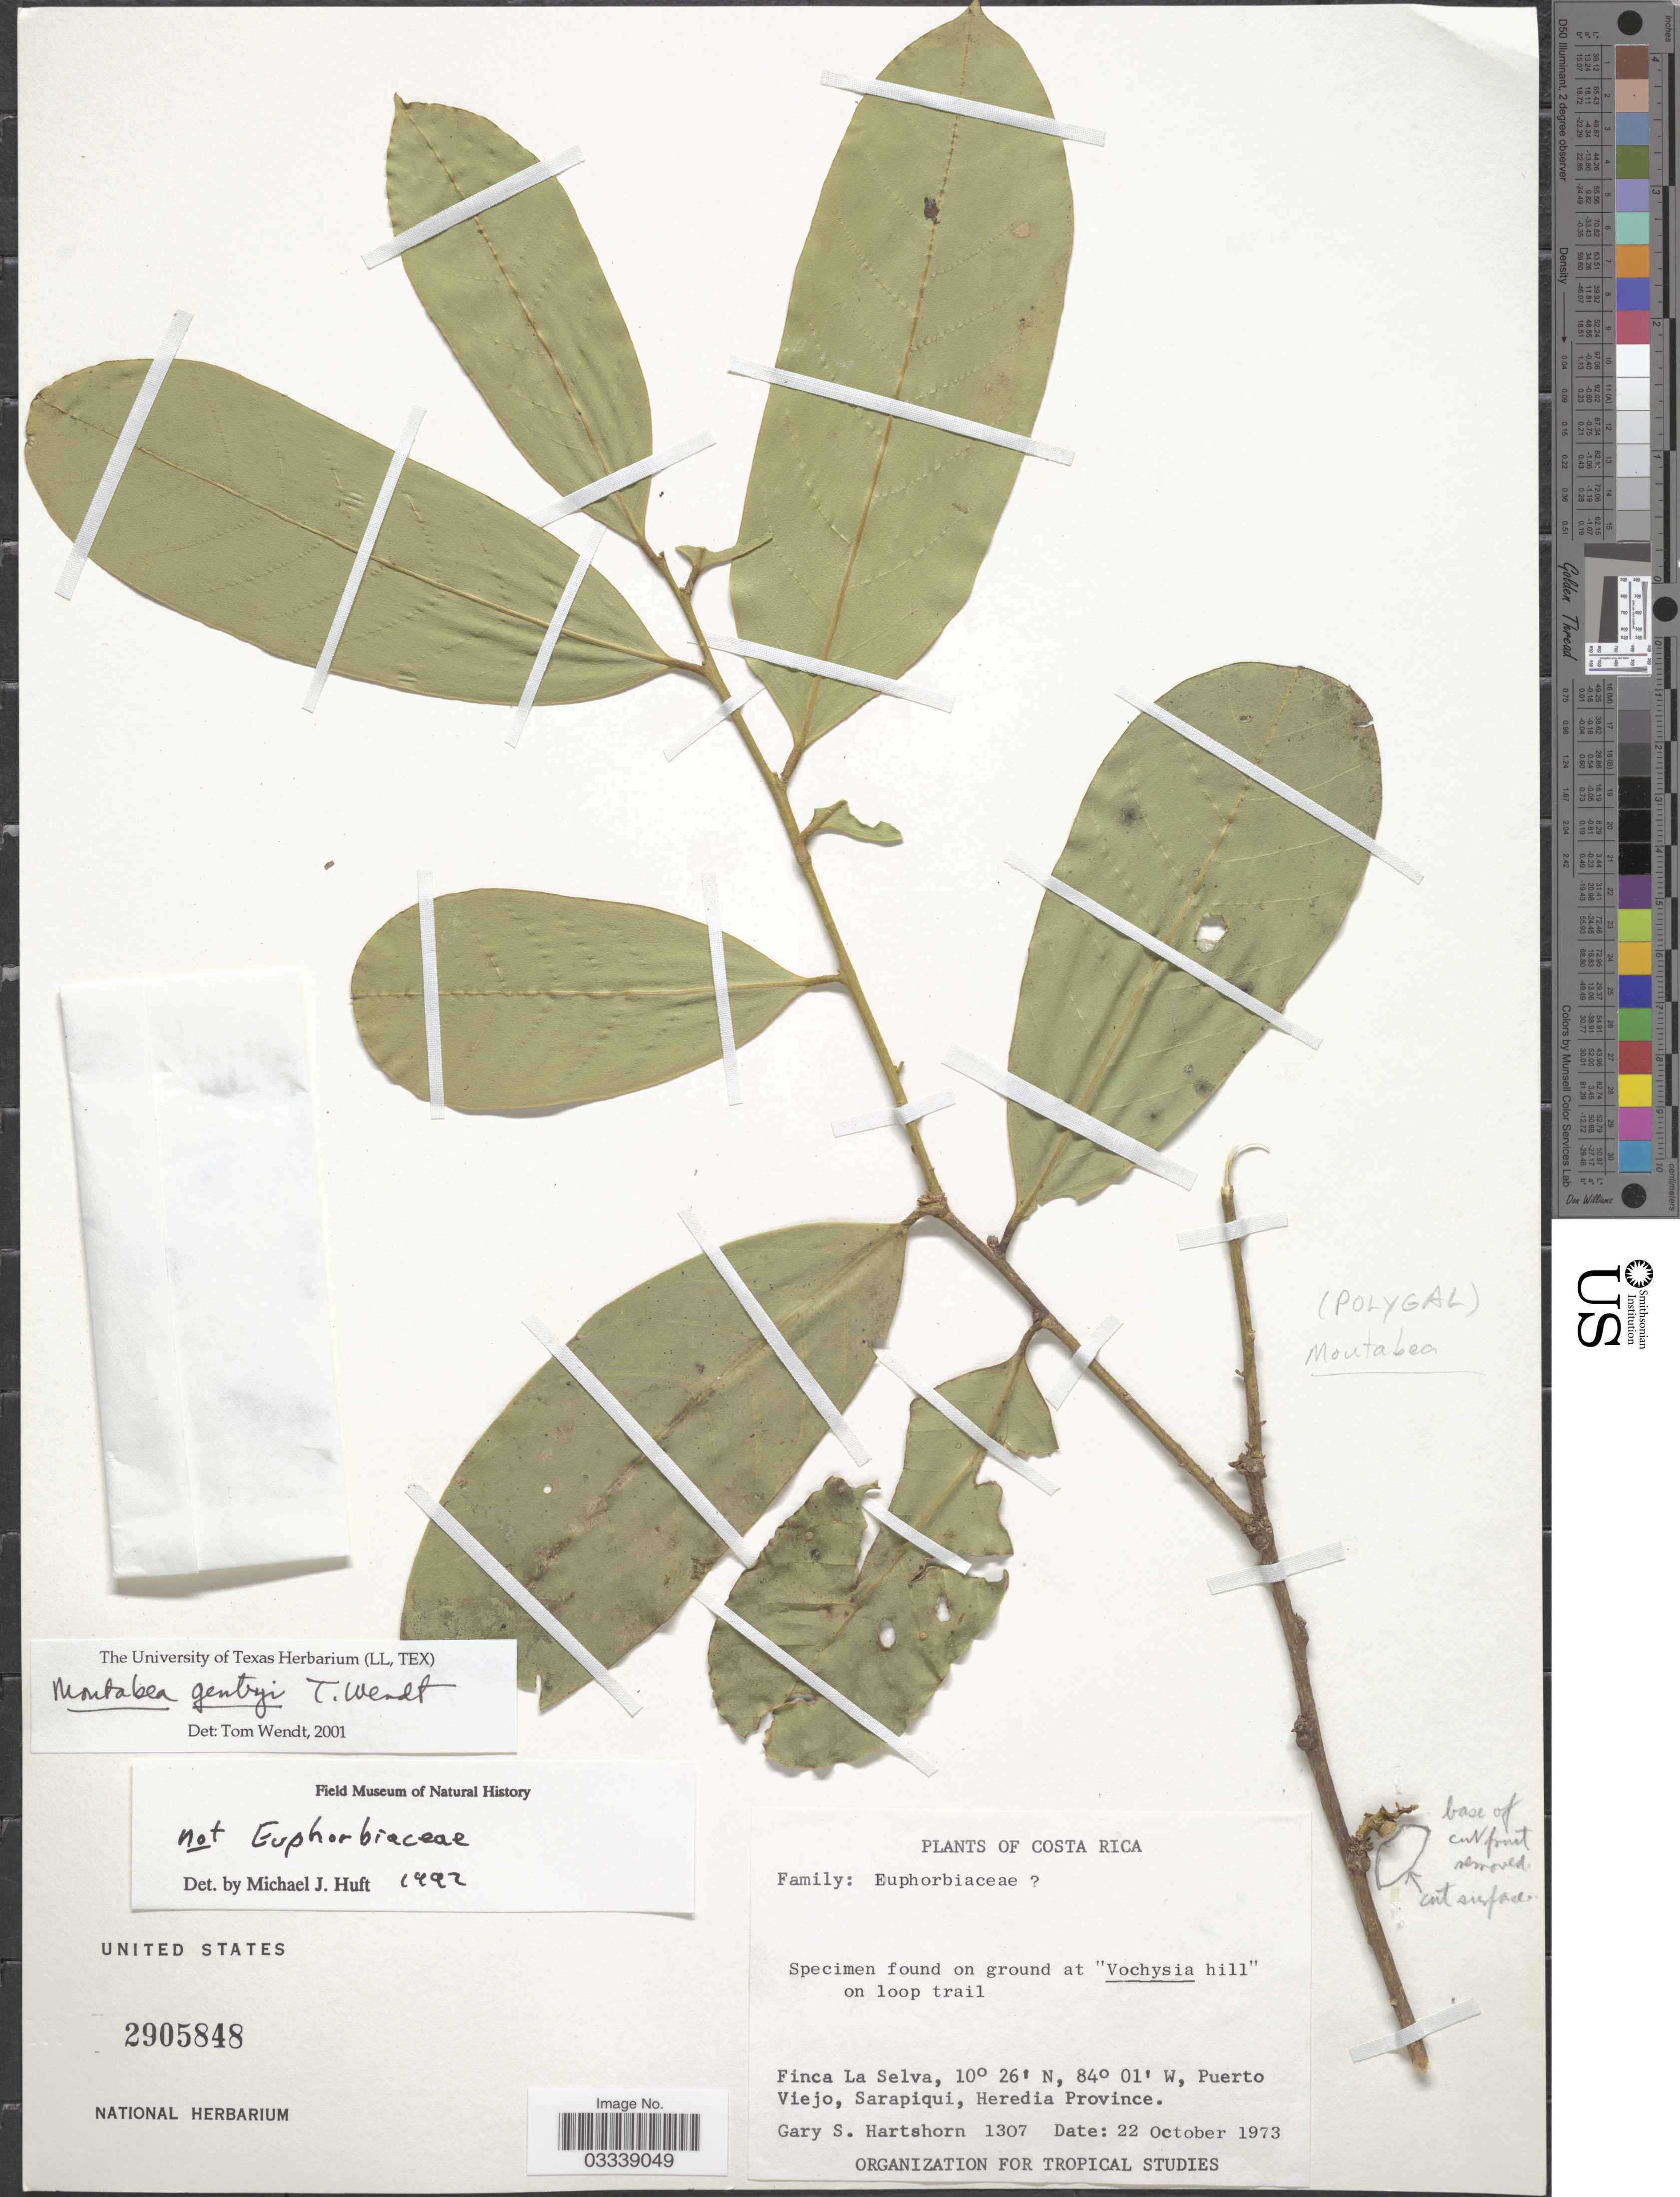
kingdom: Plantae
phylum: Tracheophyta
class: Magnoliopsida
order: Fabales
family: Polygalaceae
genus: Moutabea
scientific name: Moutabea longifolia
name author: Poepp. & Endl.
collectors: G. Hartshorn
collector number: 1307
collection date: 1973-10-22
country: Costa Rica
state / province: Heredia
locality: Finca La Selva, Puerto Viejo, Sarapiqui.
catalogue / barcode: US 2905848